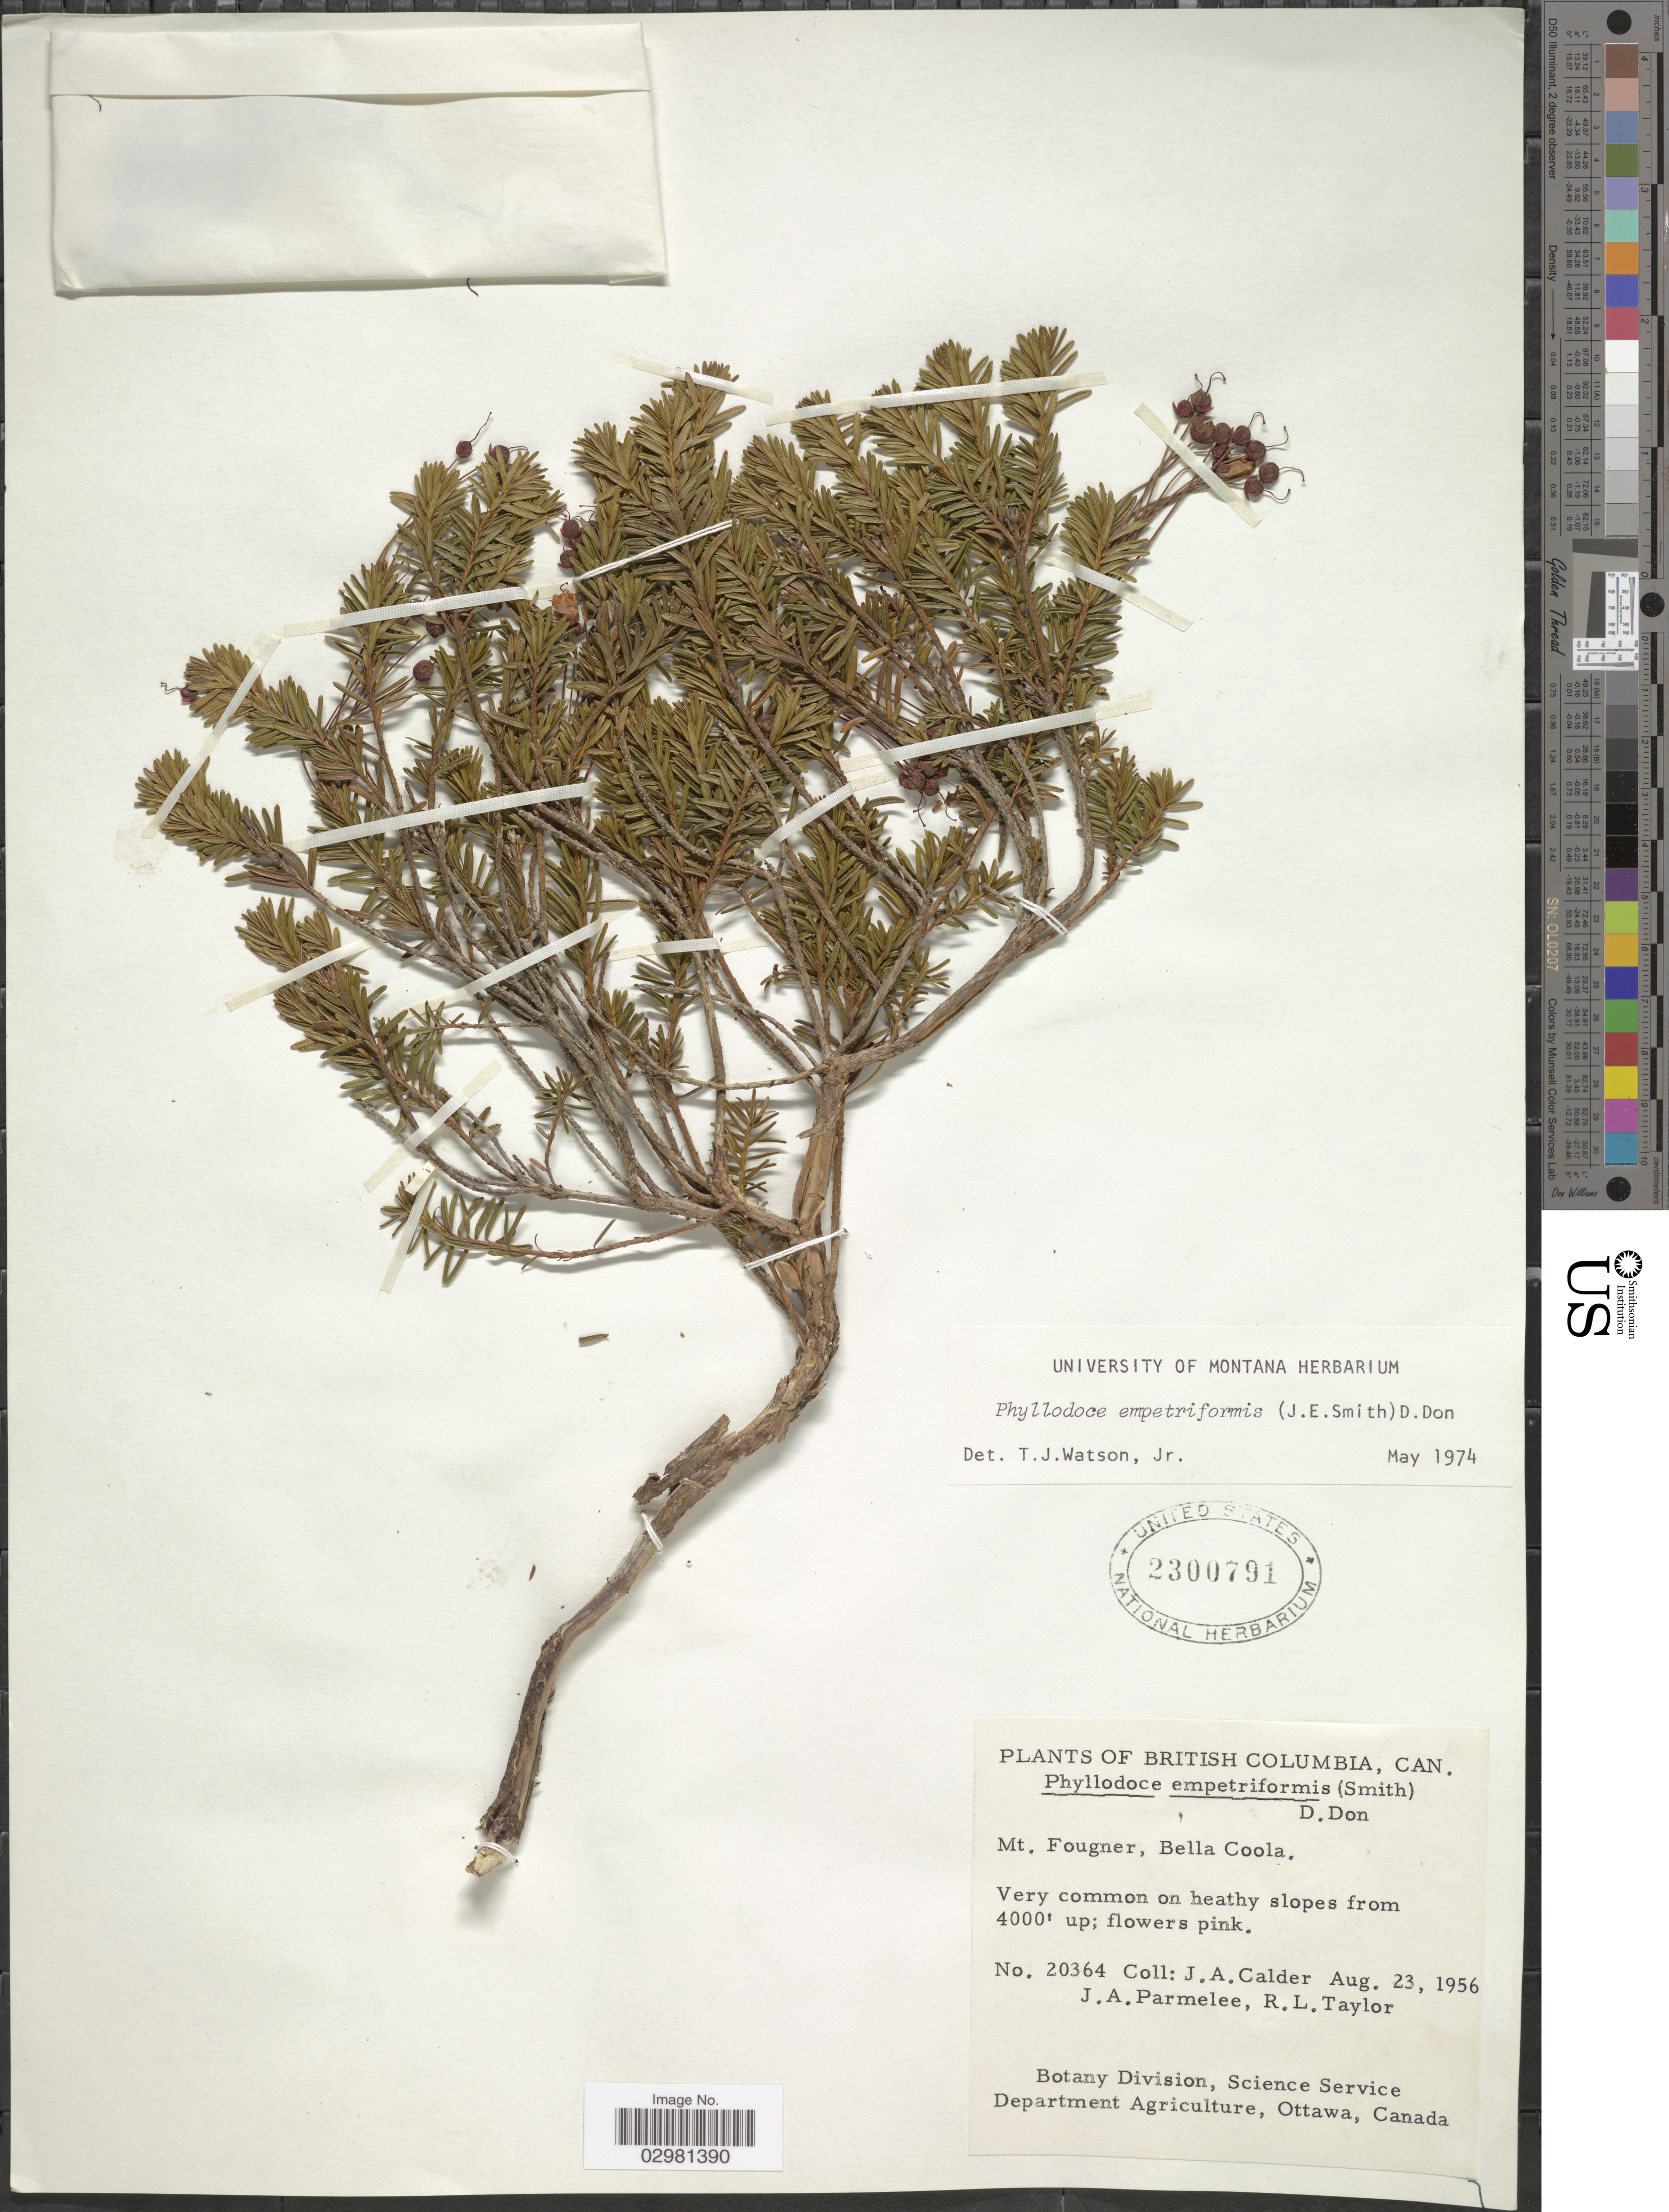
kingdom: Plantae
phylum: Tracheophyta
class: Magnoliopsida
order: Ericales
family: Ericaceae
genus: Phyllodoce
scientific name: Phyllodoce empetiformis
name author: (Small) D. Don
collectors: J. A. Calder, J. A. Parmelee & R. Taylor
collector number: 20364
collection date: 1956-08-23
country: Canada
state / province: British Columbia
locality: Mt. Fougner, Bella Coola.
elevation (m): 1219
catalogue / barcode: US 2300791